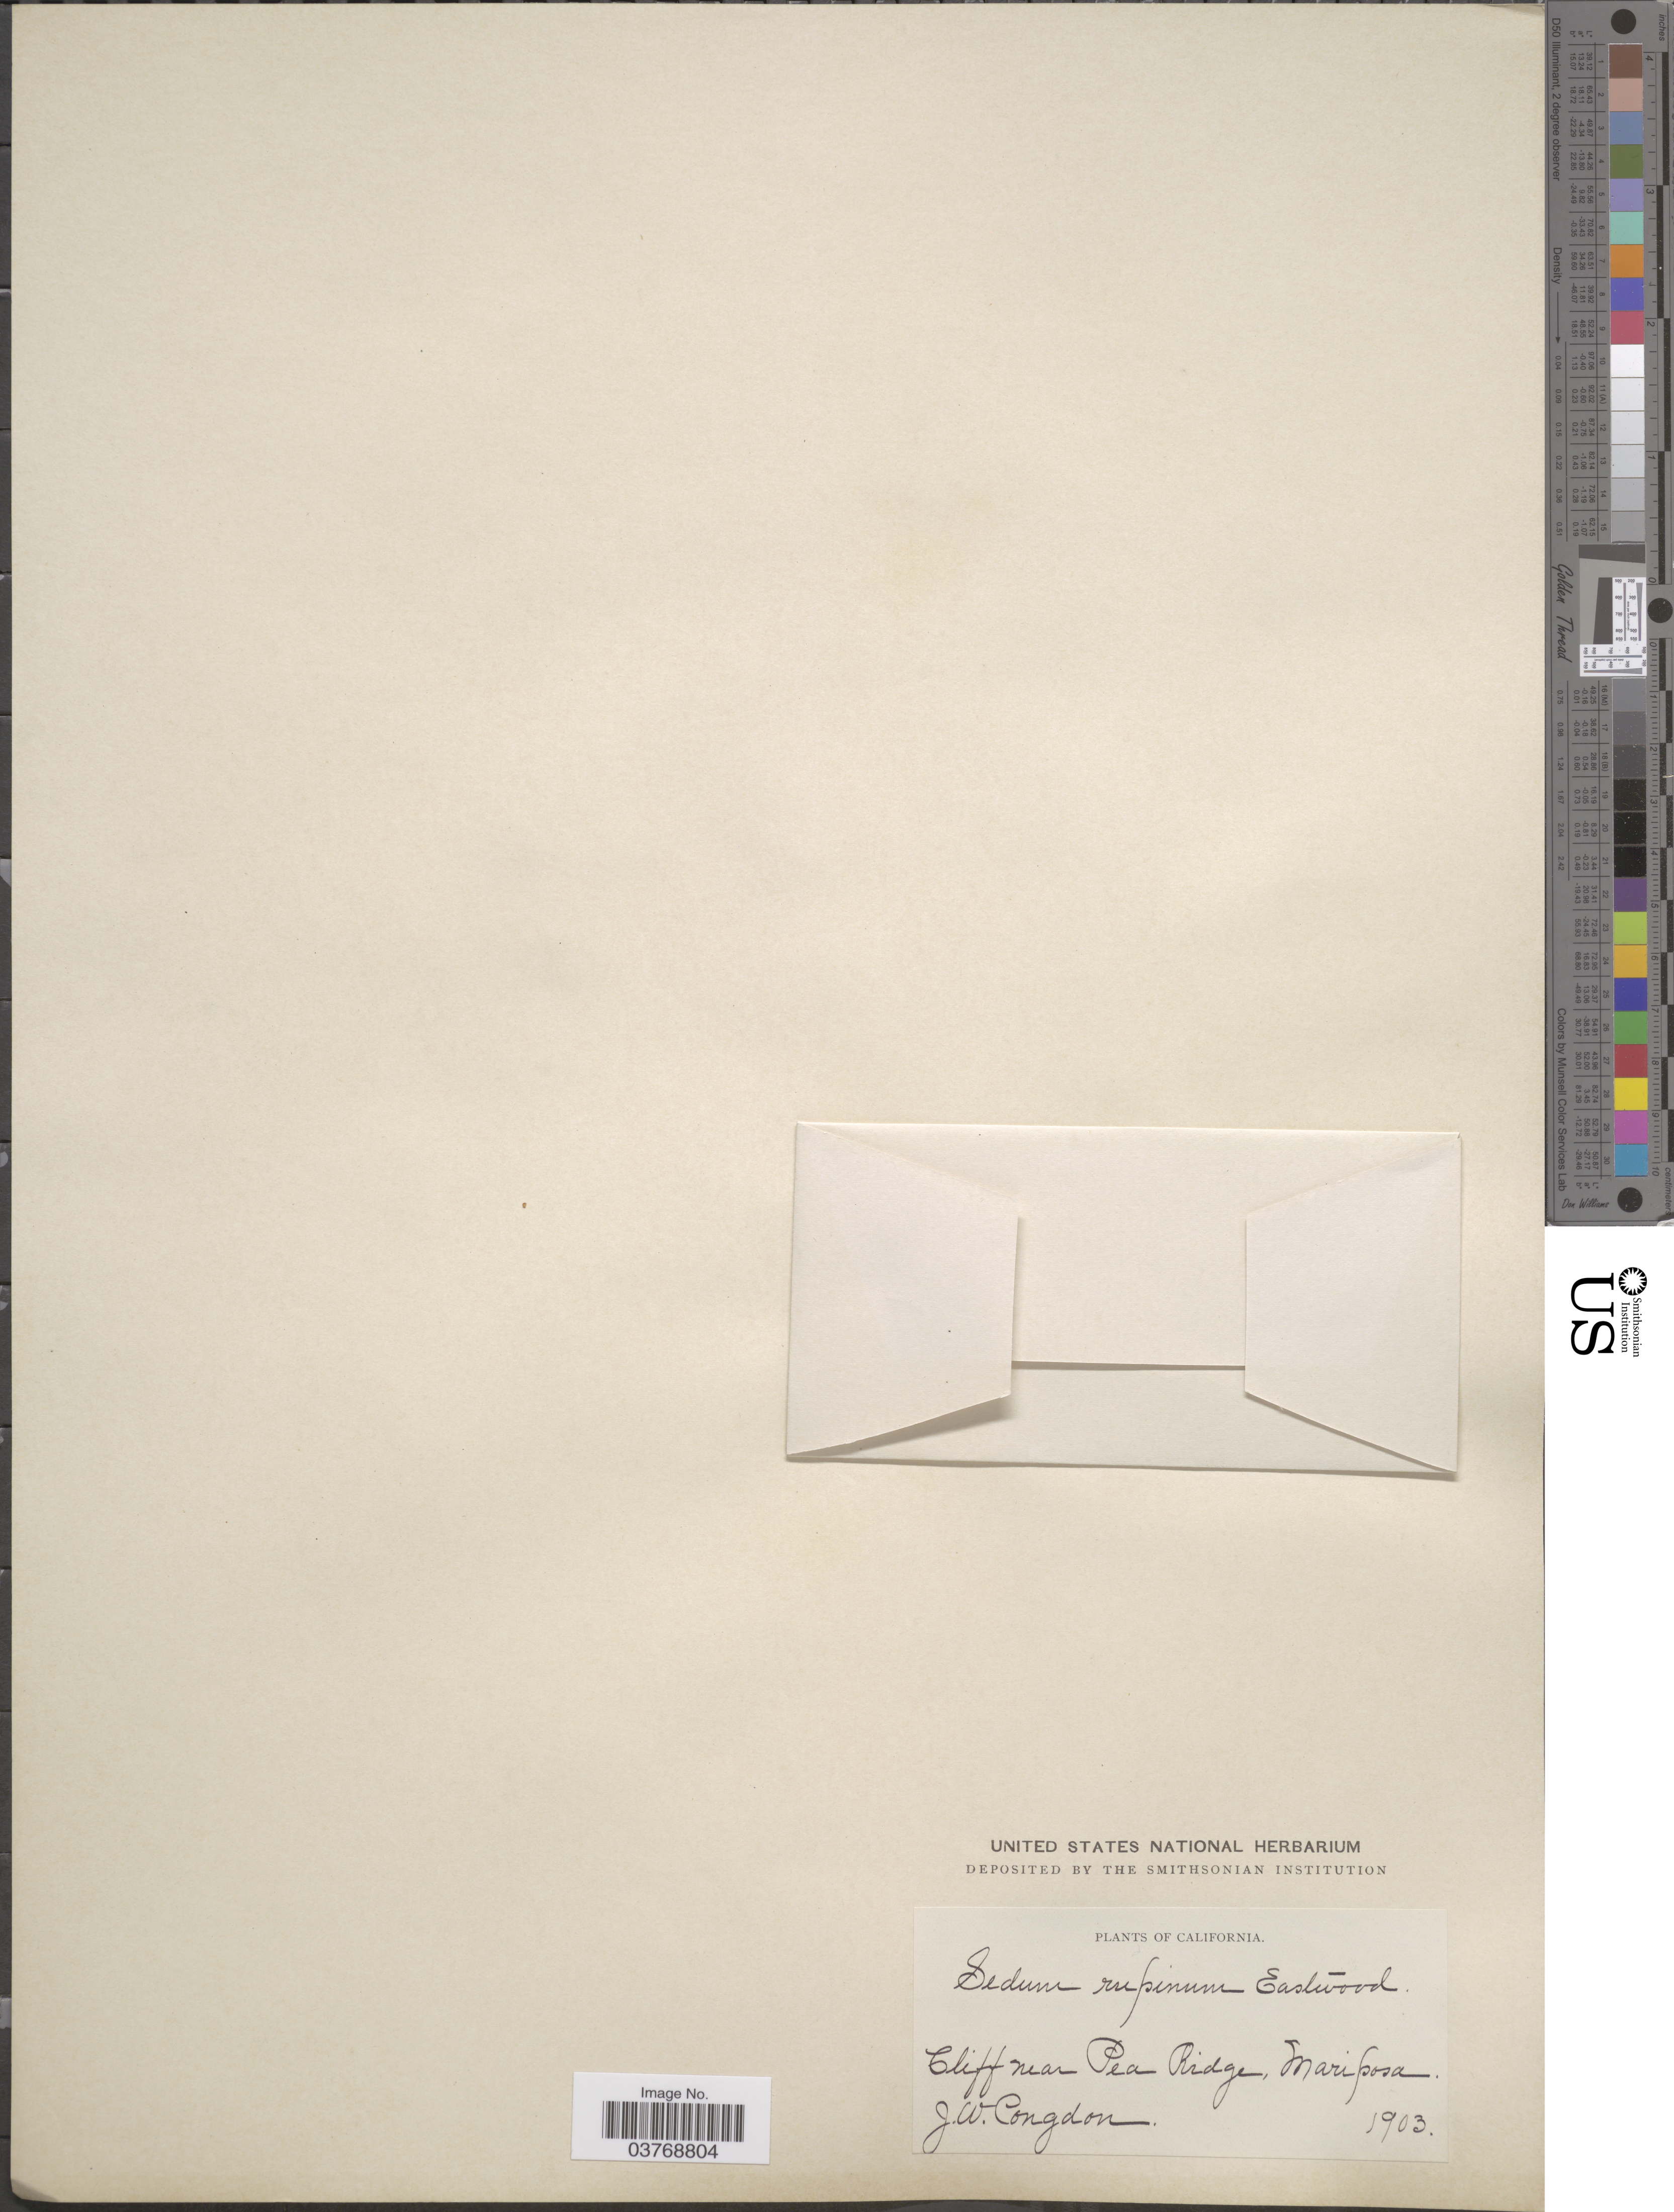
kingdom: Plantae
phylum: Tracheophyta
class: Magnoliopsida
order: Saxifragales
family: Crassulaceae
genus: Sedum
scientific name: Sedum sp.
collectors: J. W. Congdon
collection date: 1903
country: United States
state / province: California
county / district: Mariposa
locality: Cliff near Pea Ridge, Mariposa.